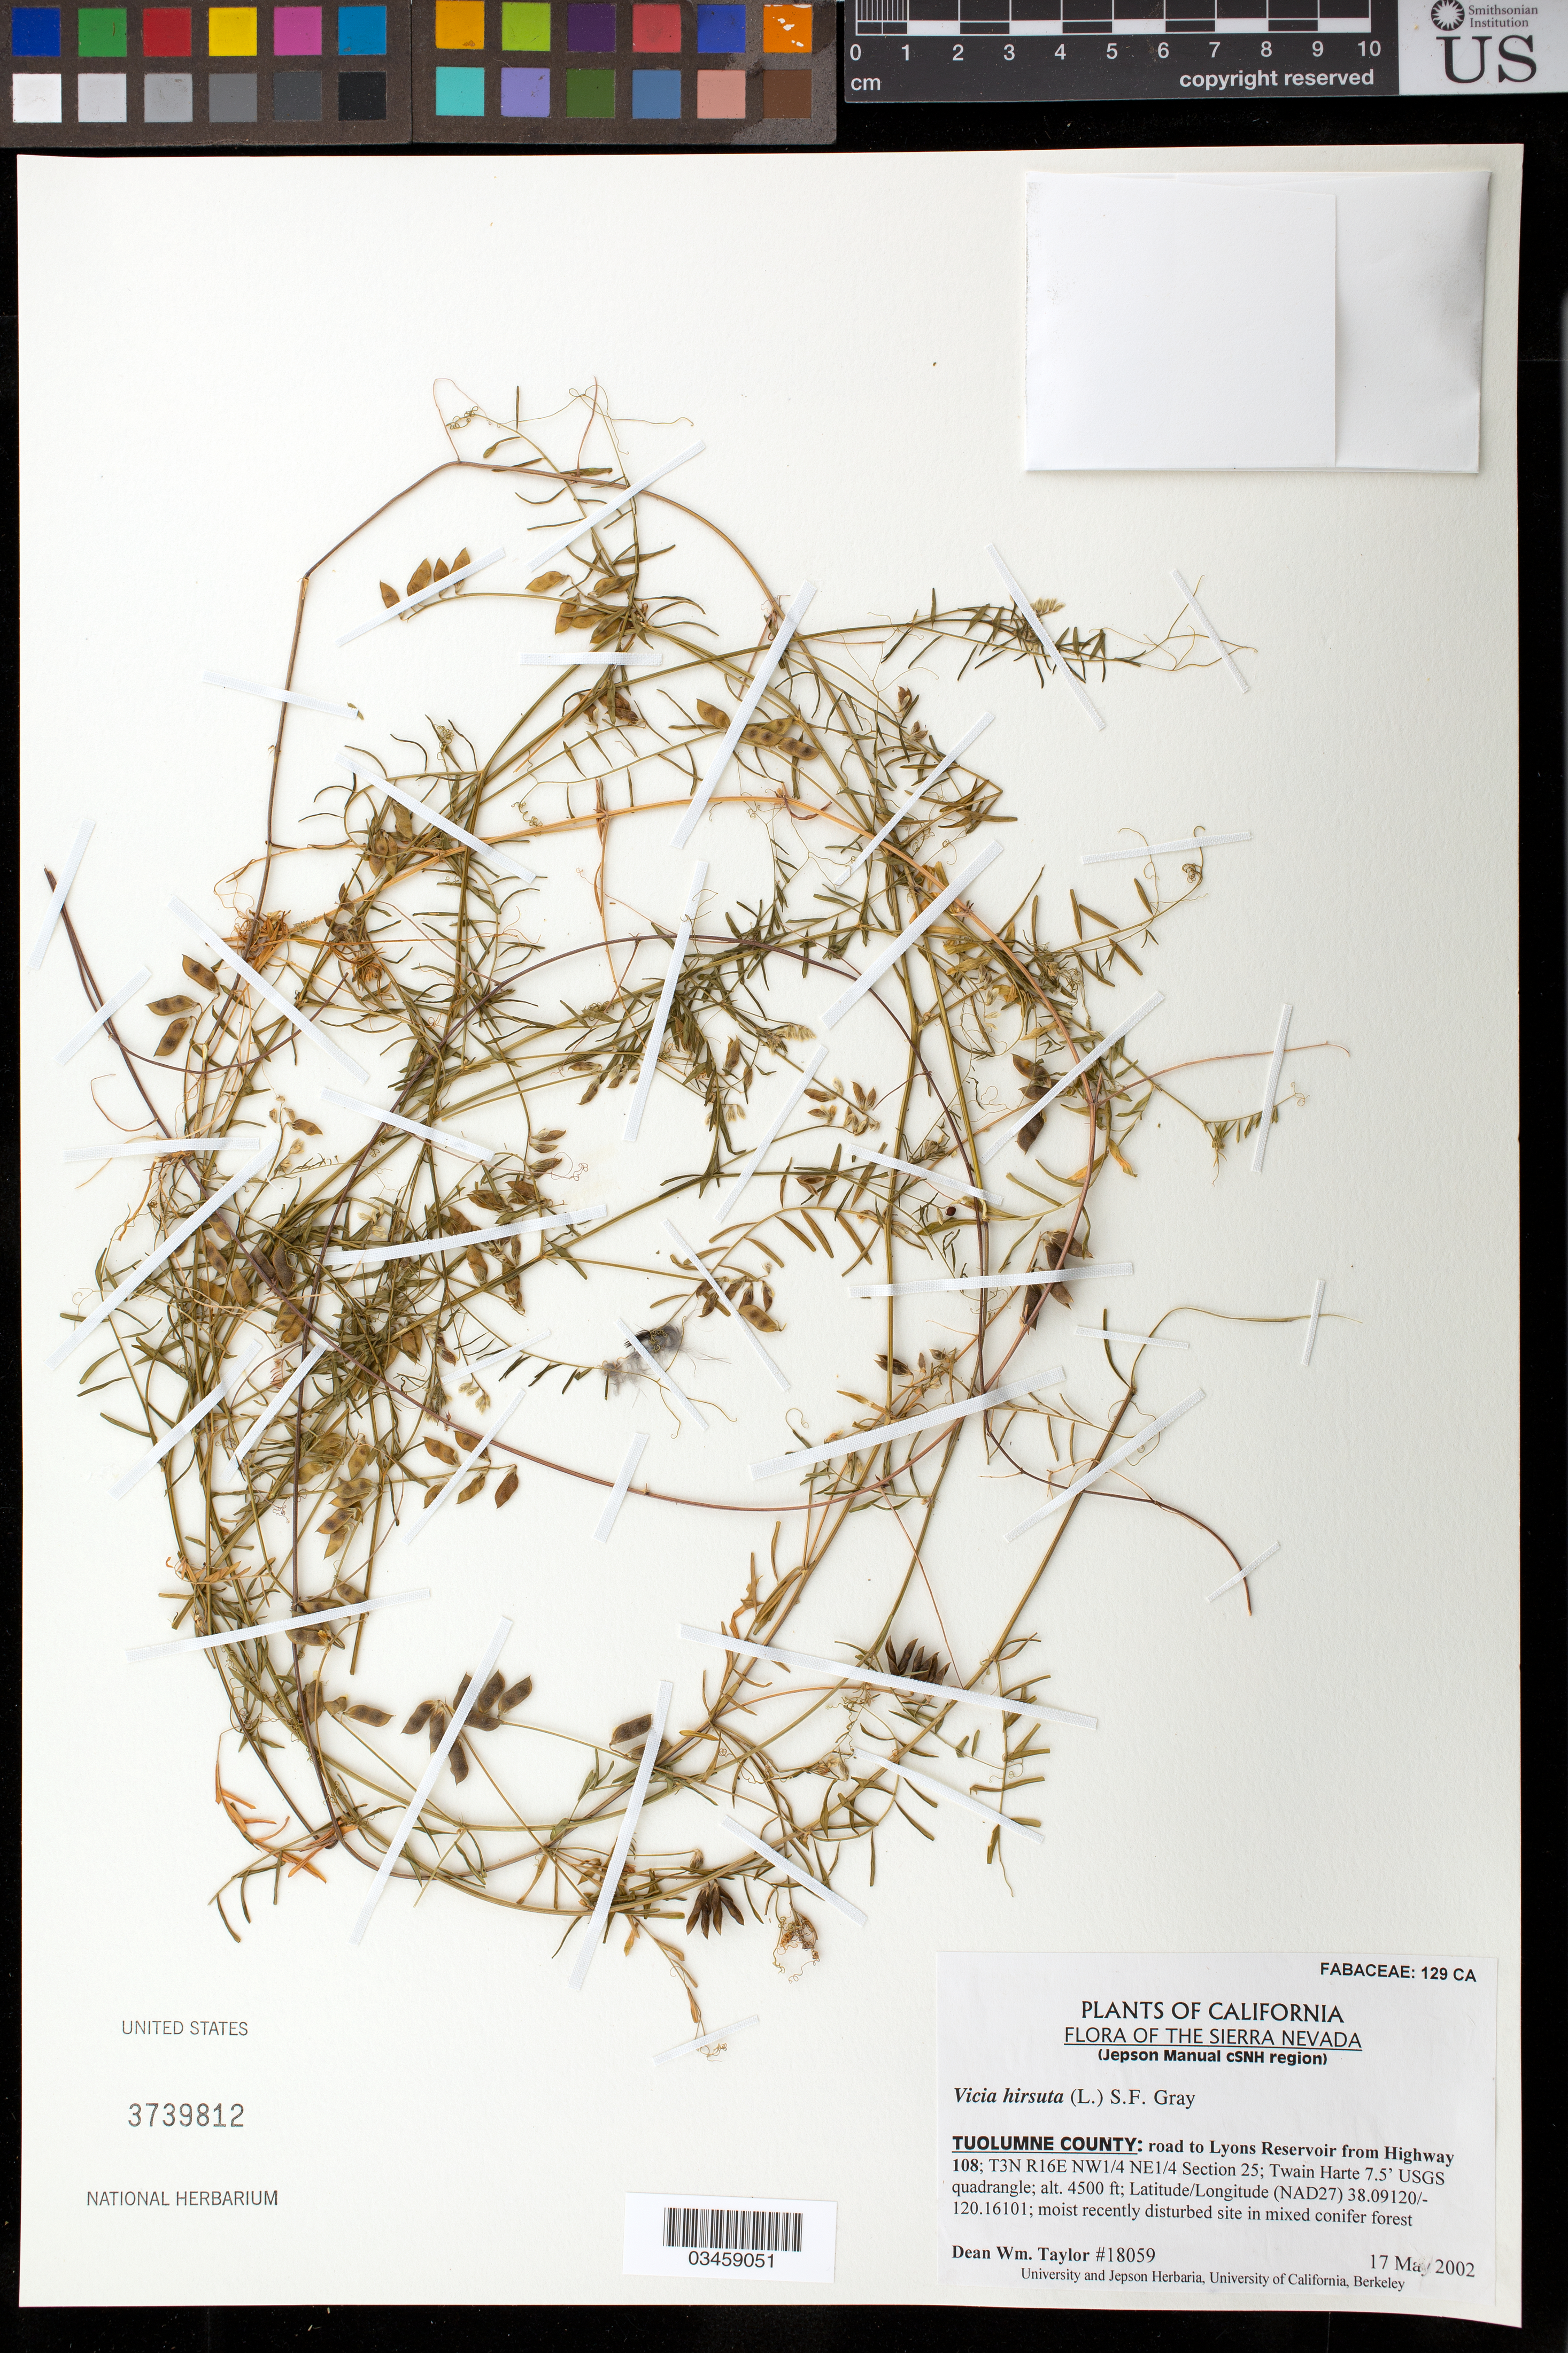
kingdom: Plantae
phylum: Tracheophyta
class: Magnoliopsida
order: Fabales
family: Fabaceae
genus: Vicia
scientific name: Vicia hirsuta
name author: (L.) A. Gray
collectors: D. W. Taylor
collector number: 18059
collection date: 2002-05-17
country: United States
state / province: California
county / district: Tuolume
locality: Road to Lyons Reservoir from Hwy 108. T3N R16E NW 1/4 NE1/4, Section 25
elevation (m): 1372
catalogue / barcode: US 3739812